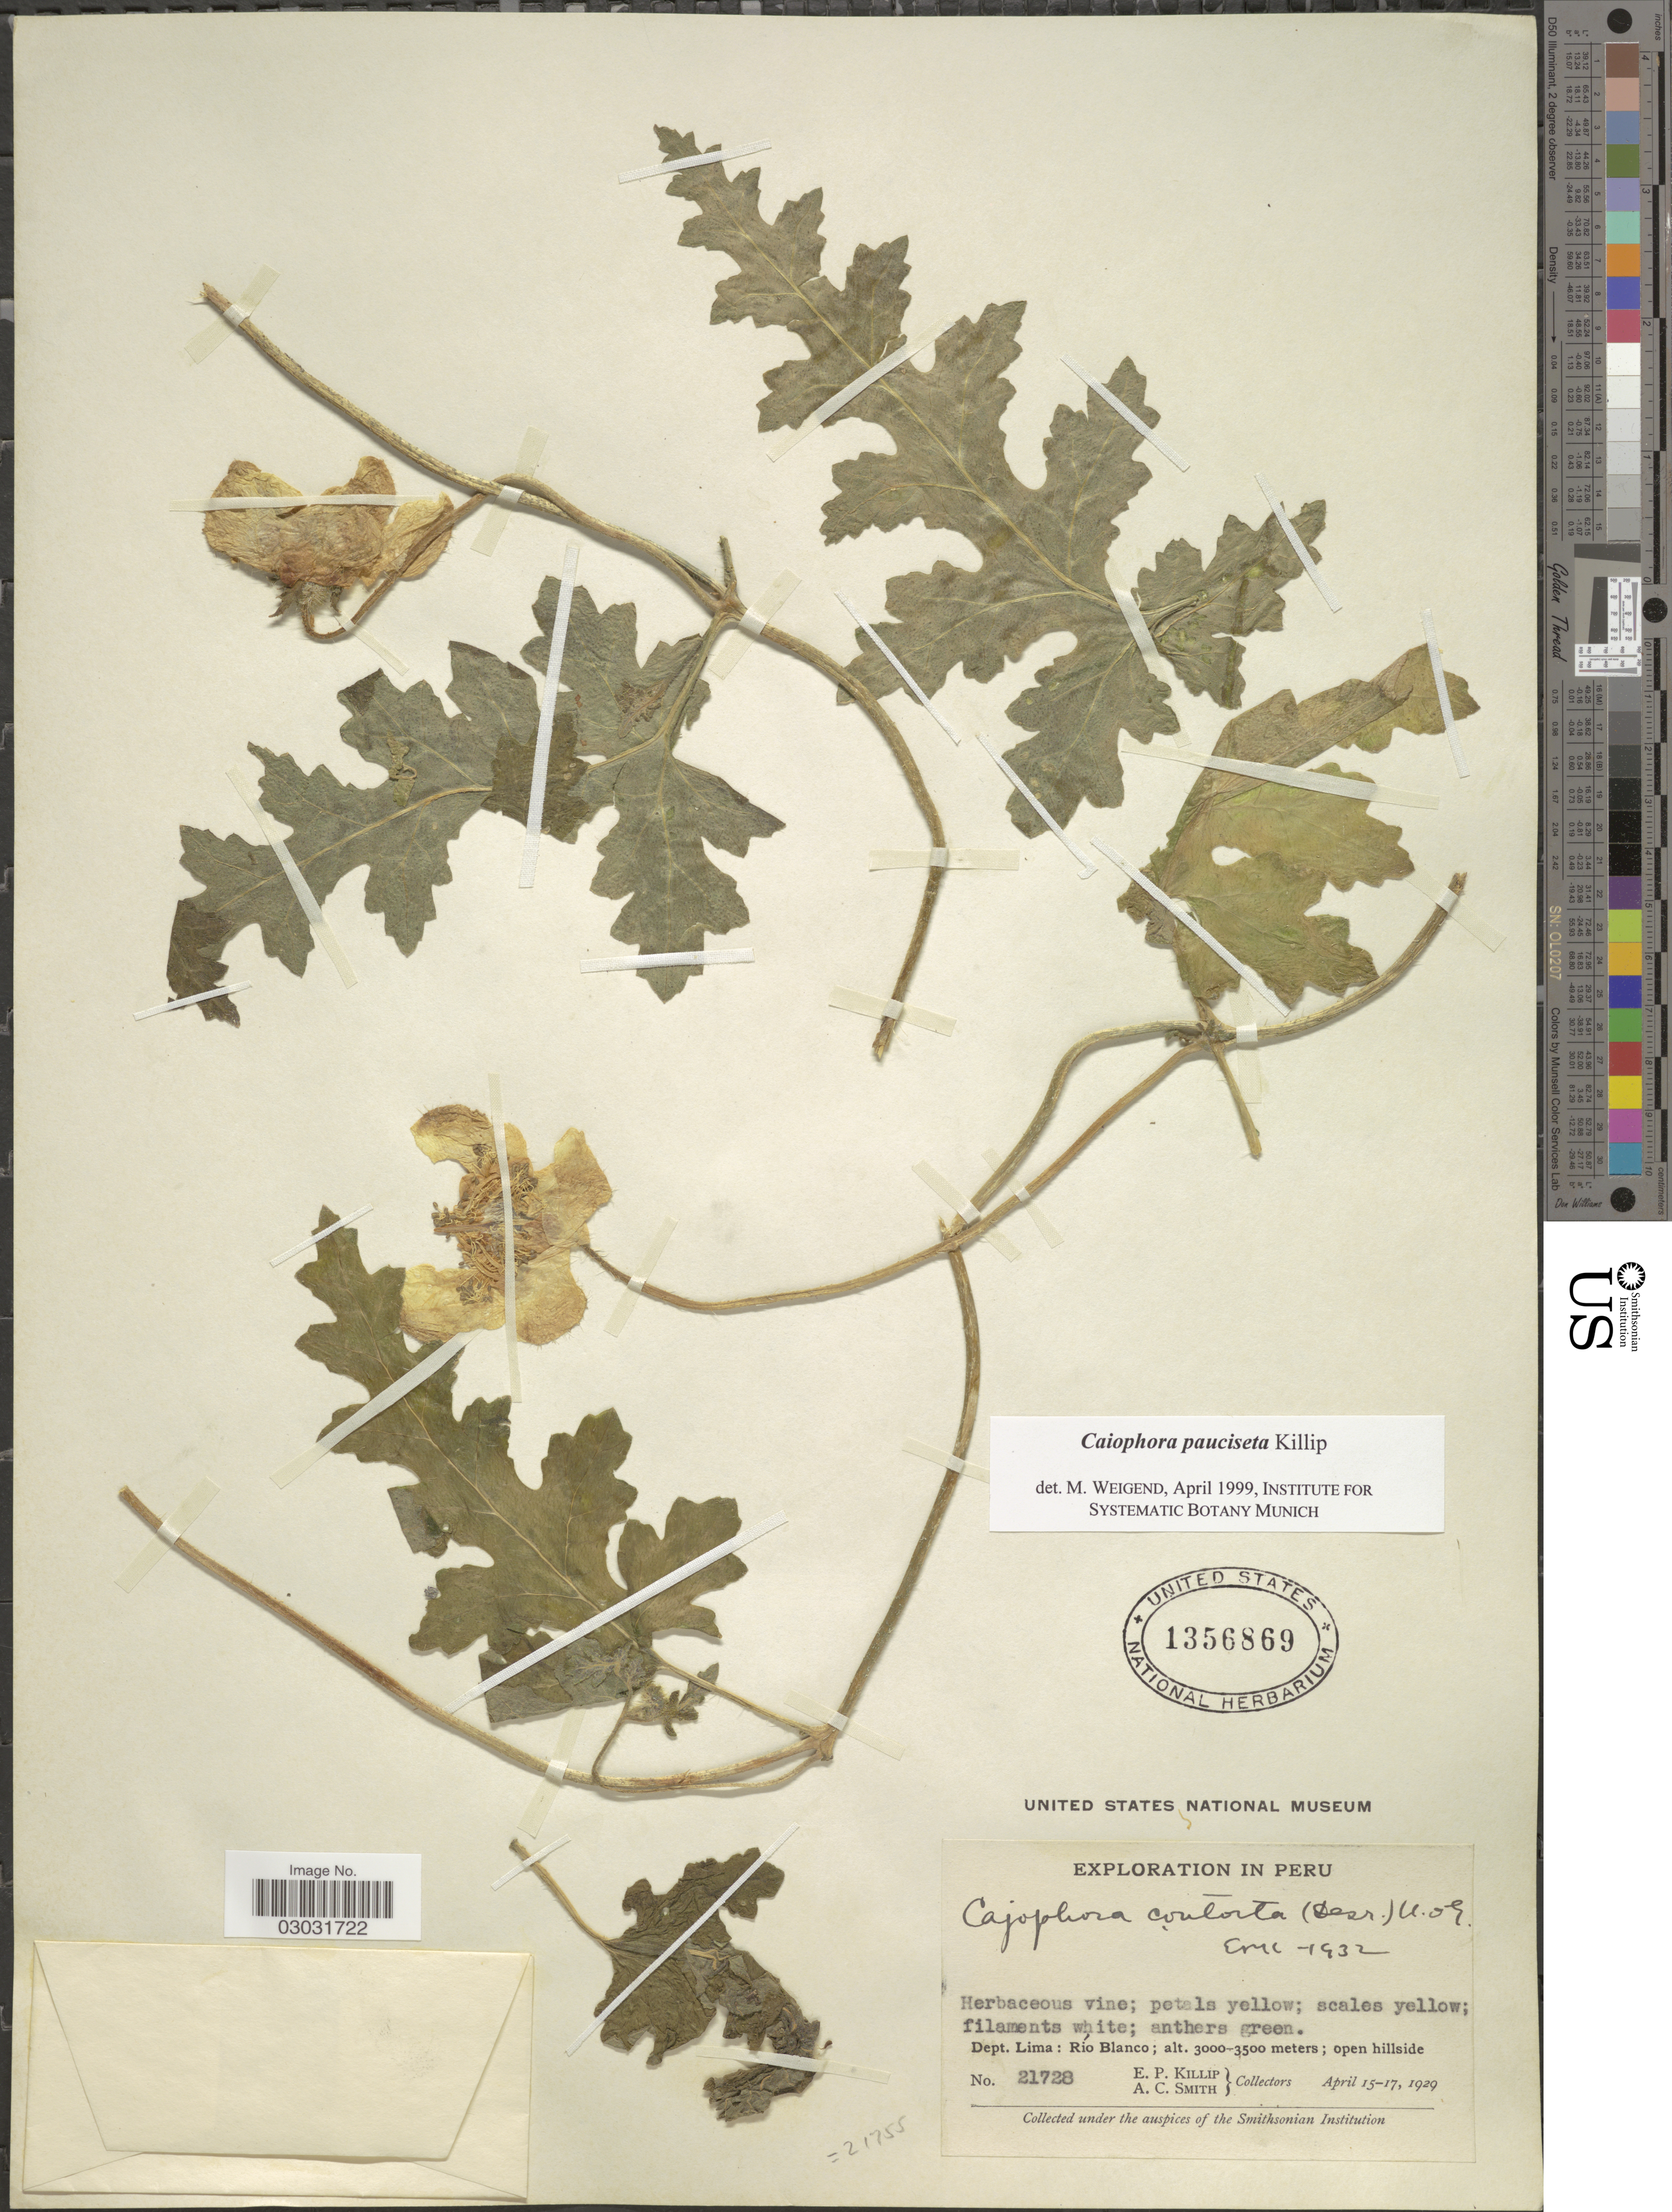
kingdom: Plantae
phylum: Tracheophyta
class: Magnoliopsida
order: Cornales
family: Loasaceae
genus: Caiophora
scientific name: Caiophora pauciseta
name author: Killip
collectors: E. P. Killip & A. C. Smith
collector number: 21728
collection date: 1929-04-15/1929-04-17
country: Peru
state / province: Lima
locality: Dept. Lima: Río Blanco.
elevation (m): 3000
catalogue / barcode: US 1356869